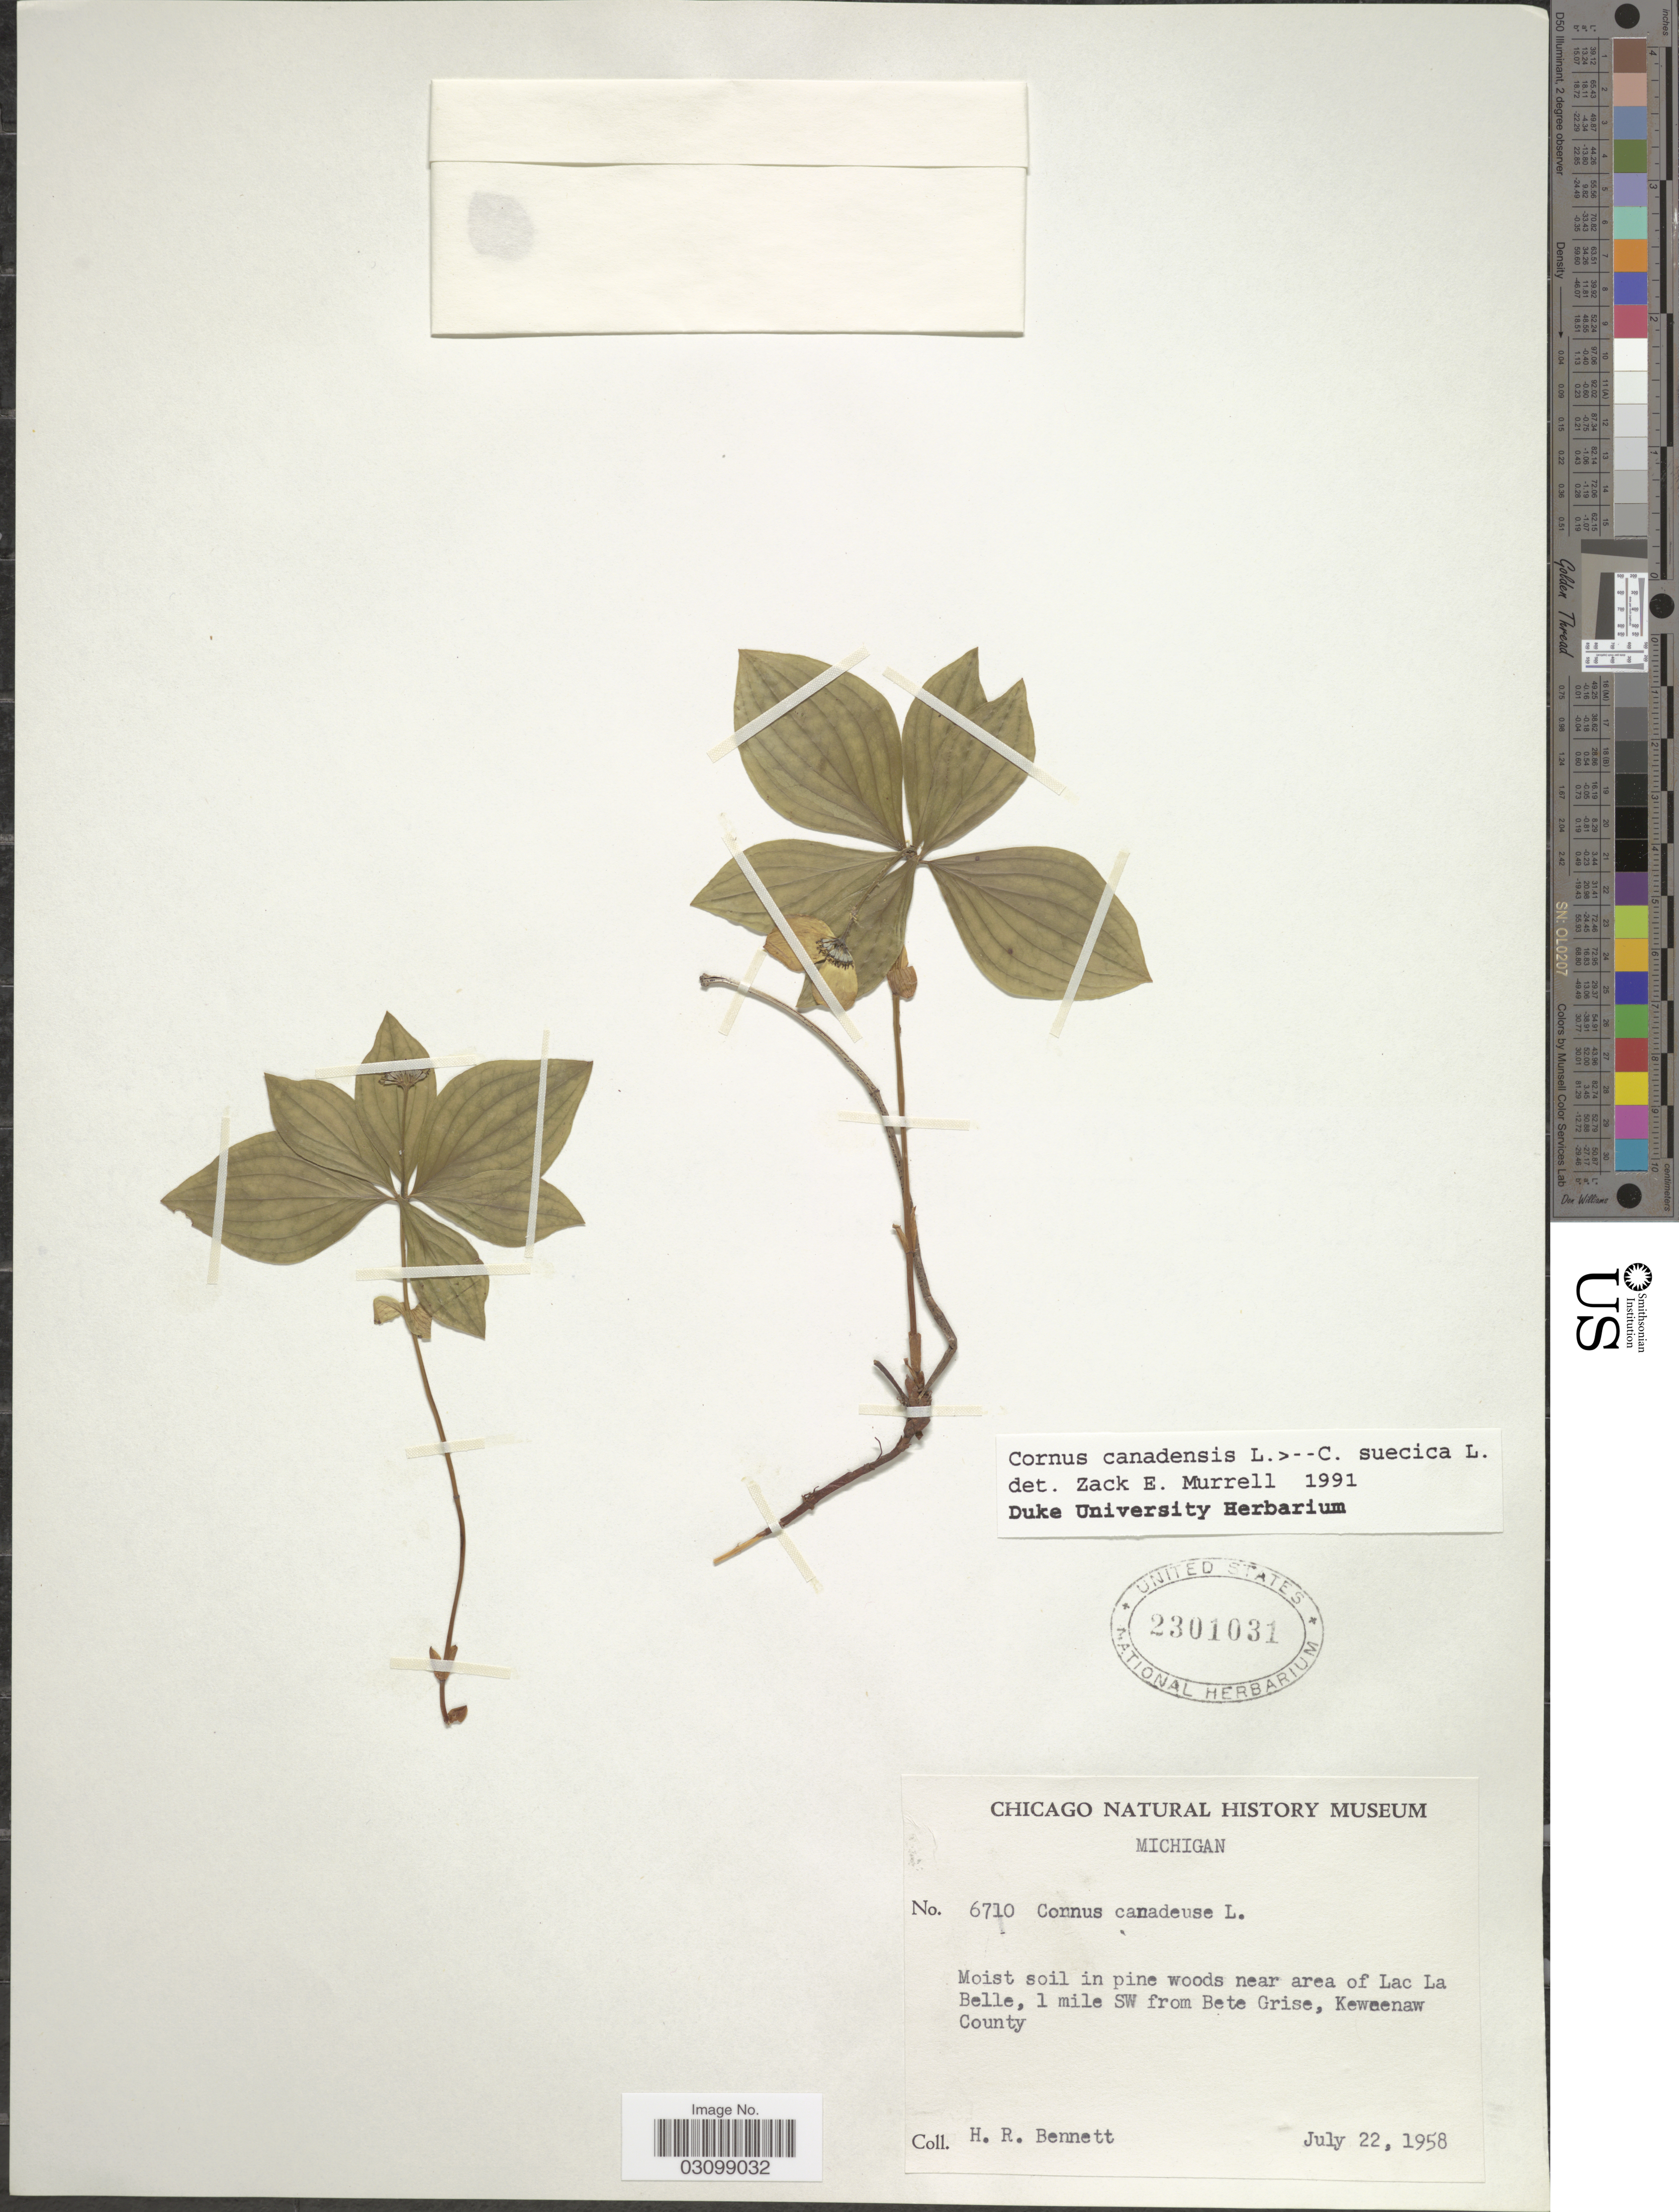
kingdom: Plantae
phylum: Tracheophyta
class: Magnoliopsida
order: Cornales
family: Cornaceae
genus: Cornus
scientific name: Cornus sp.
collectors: H. R. Bennett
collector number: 6710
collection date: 1958-07-22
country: United States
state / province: Michigan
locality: Moist soil in pine woods near area of Lac La Belle, 1 mile SW from Bete Grise, Keweenaw County.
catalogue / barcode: US 2301031